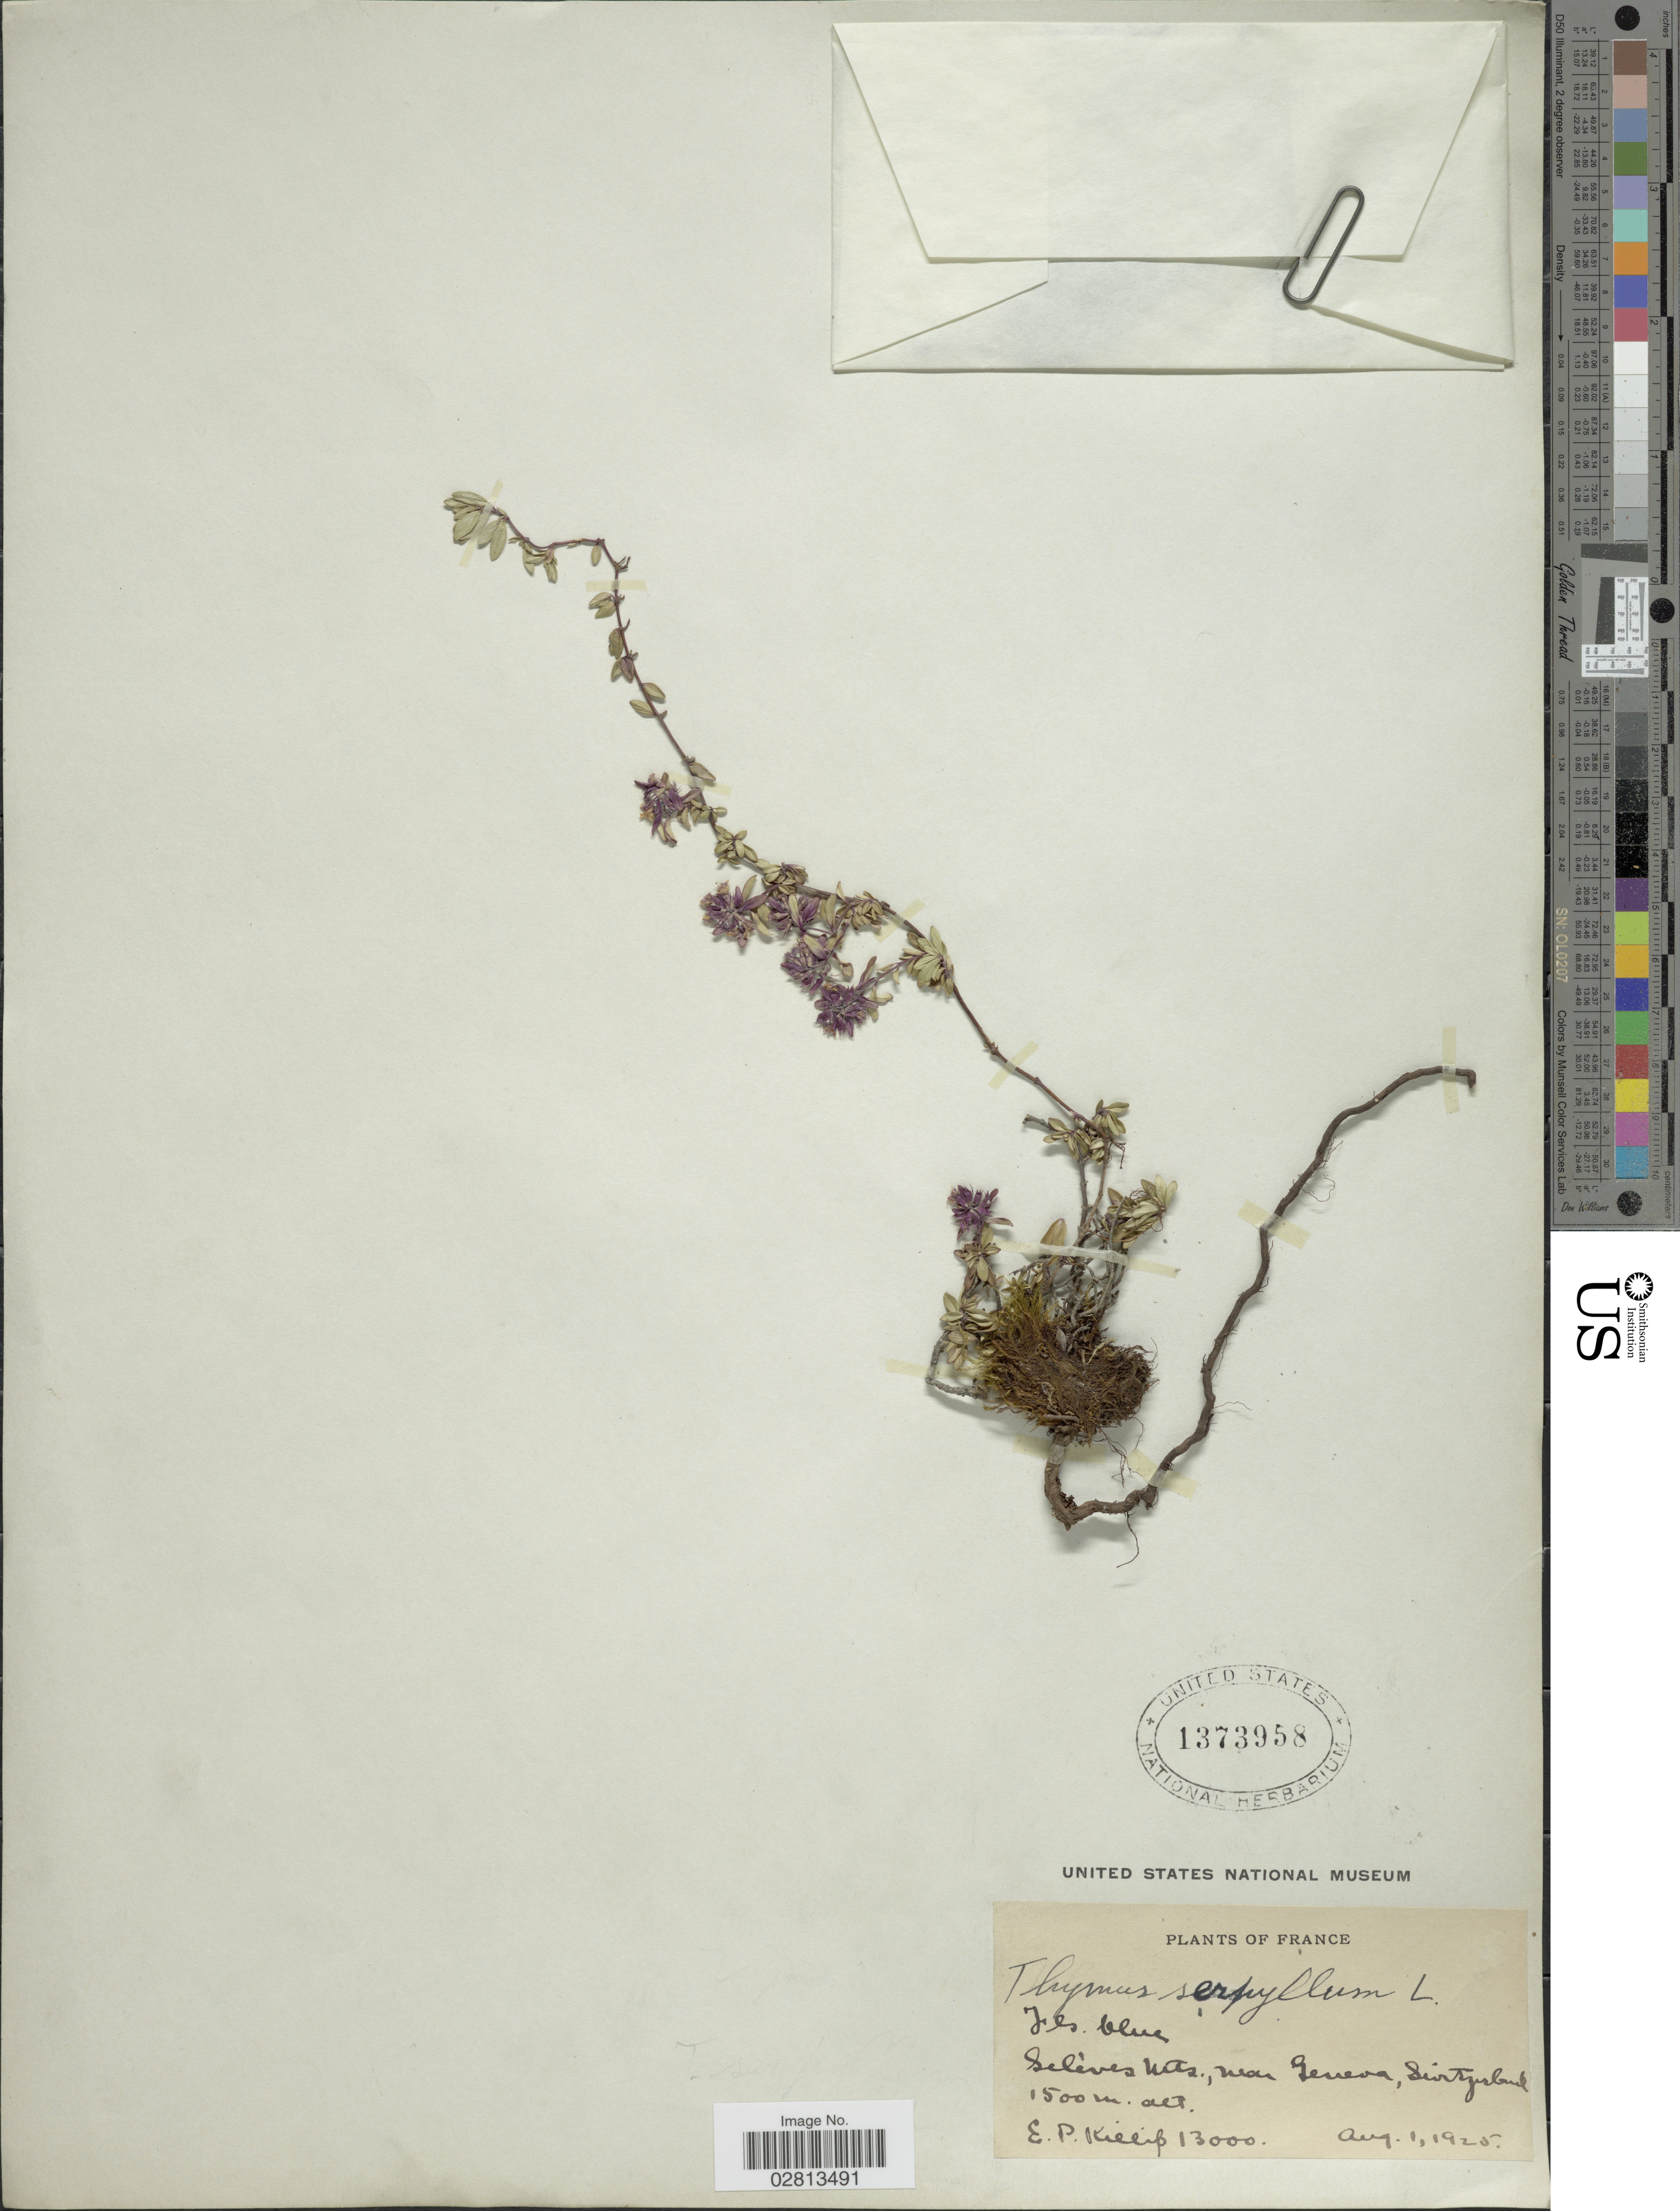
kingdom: Plantae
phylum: Tracheophyta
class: Magnoliopsida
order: Lamiales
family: Lamiaceae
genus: Thymus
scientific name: Thymus serpyllum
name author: L.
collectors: E. P. Killip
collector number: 13000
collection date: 1925-08-01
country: Switzerland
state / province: Genève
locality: Selives Mts, near Geneva.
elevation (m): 1500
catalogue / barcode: US 1373958